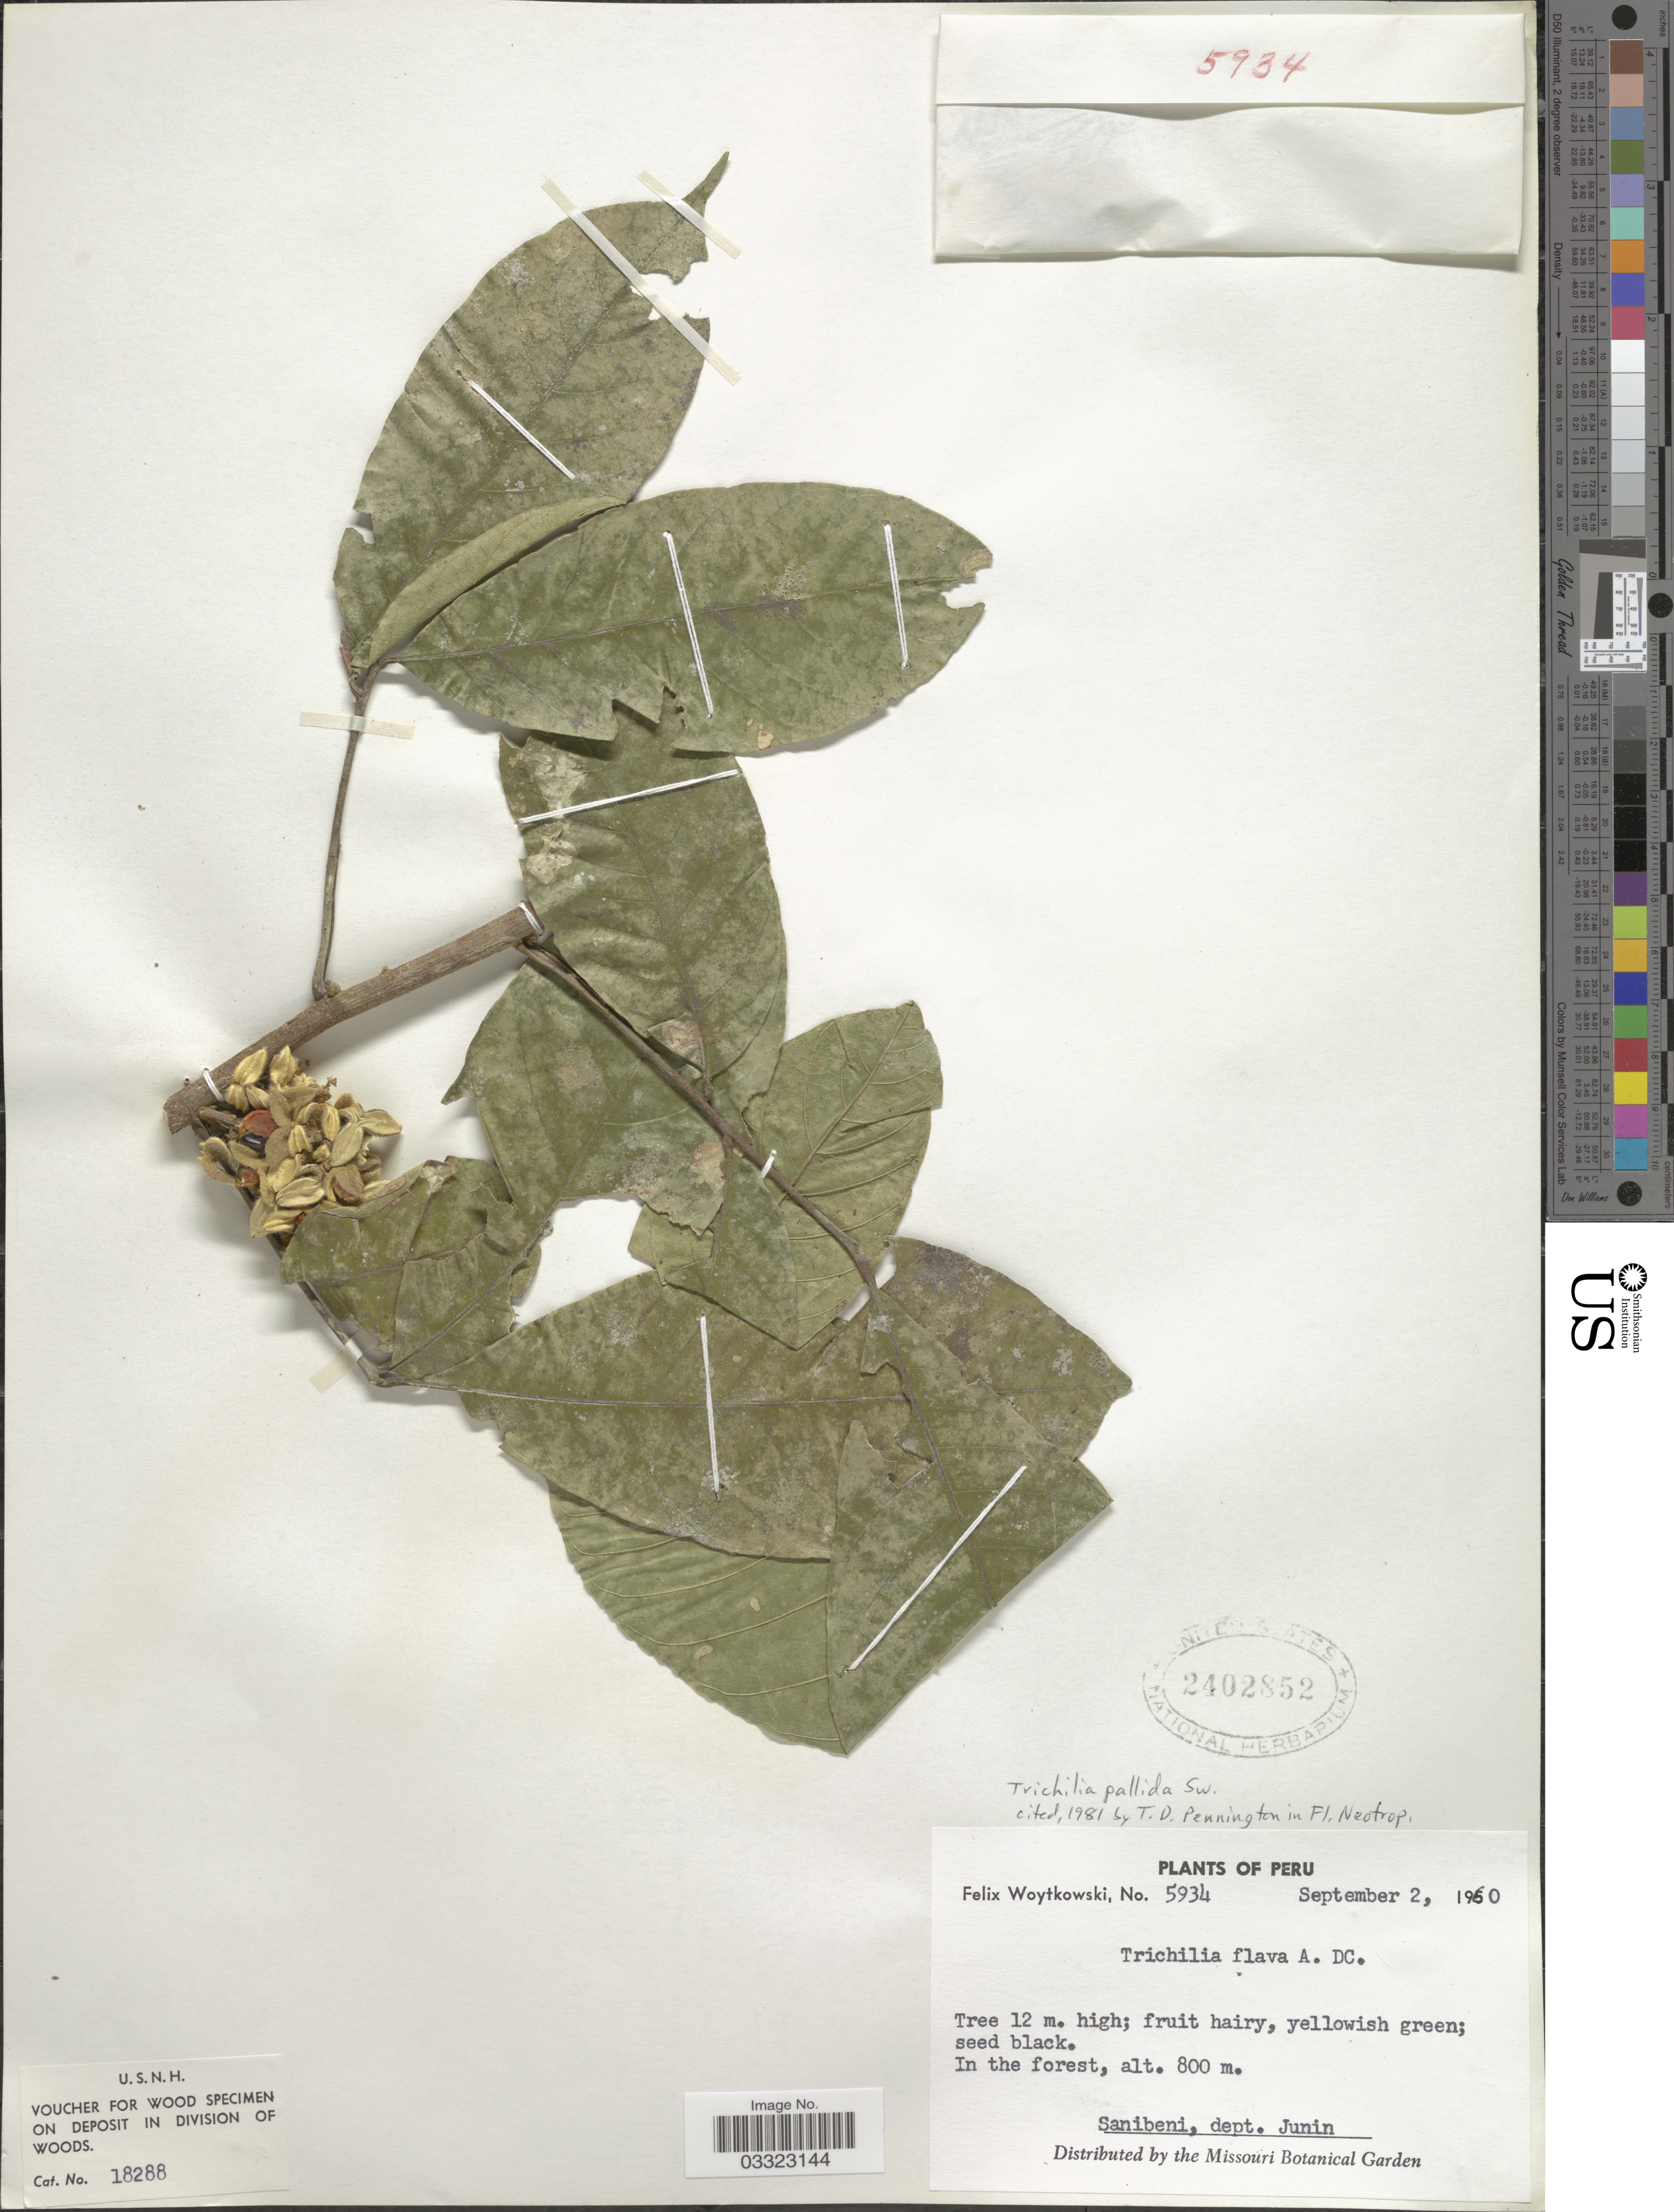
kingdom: Plantae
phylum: Tracheophyta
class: Magnoliopsida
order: Sapindales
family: Meliaceae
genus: Trichilia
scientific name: Trichilia pallida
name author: Sw.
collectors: F. Woytkowski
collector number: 5934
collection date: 1960-09-02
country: Peru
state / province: Junín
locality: Sanibeni, dept. Junin.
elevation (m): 800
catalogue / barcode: US 2402852